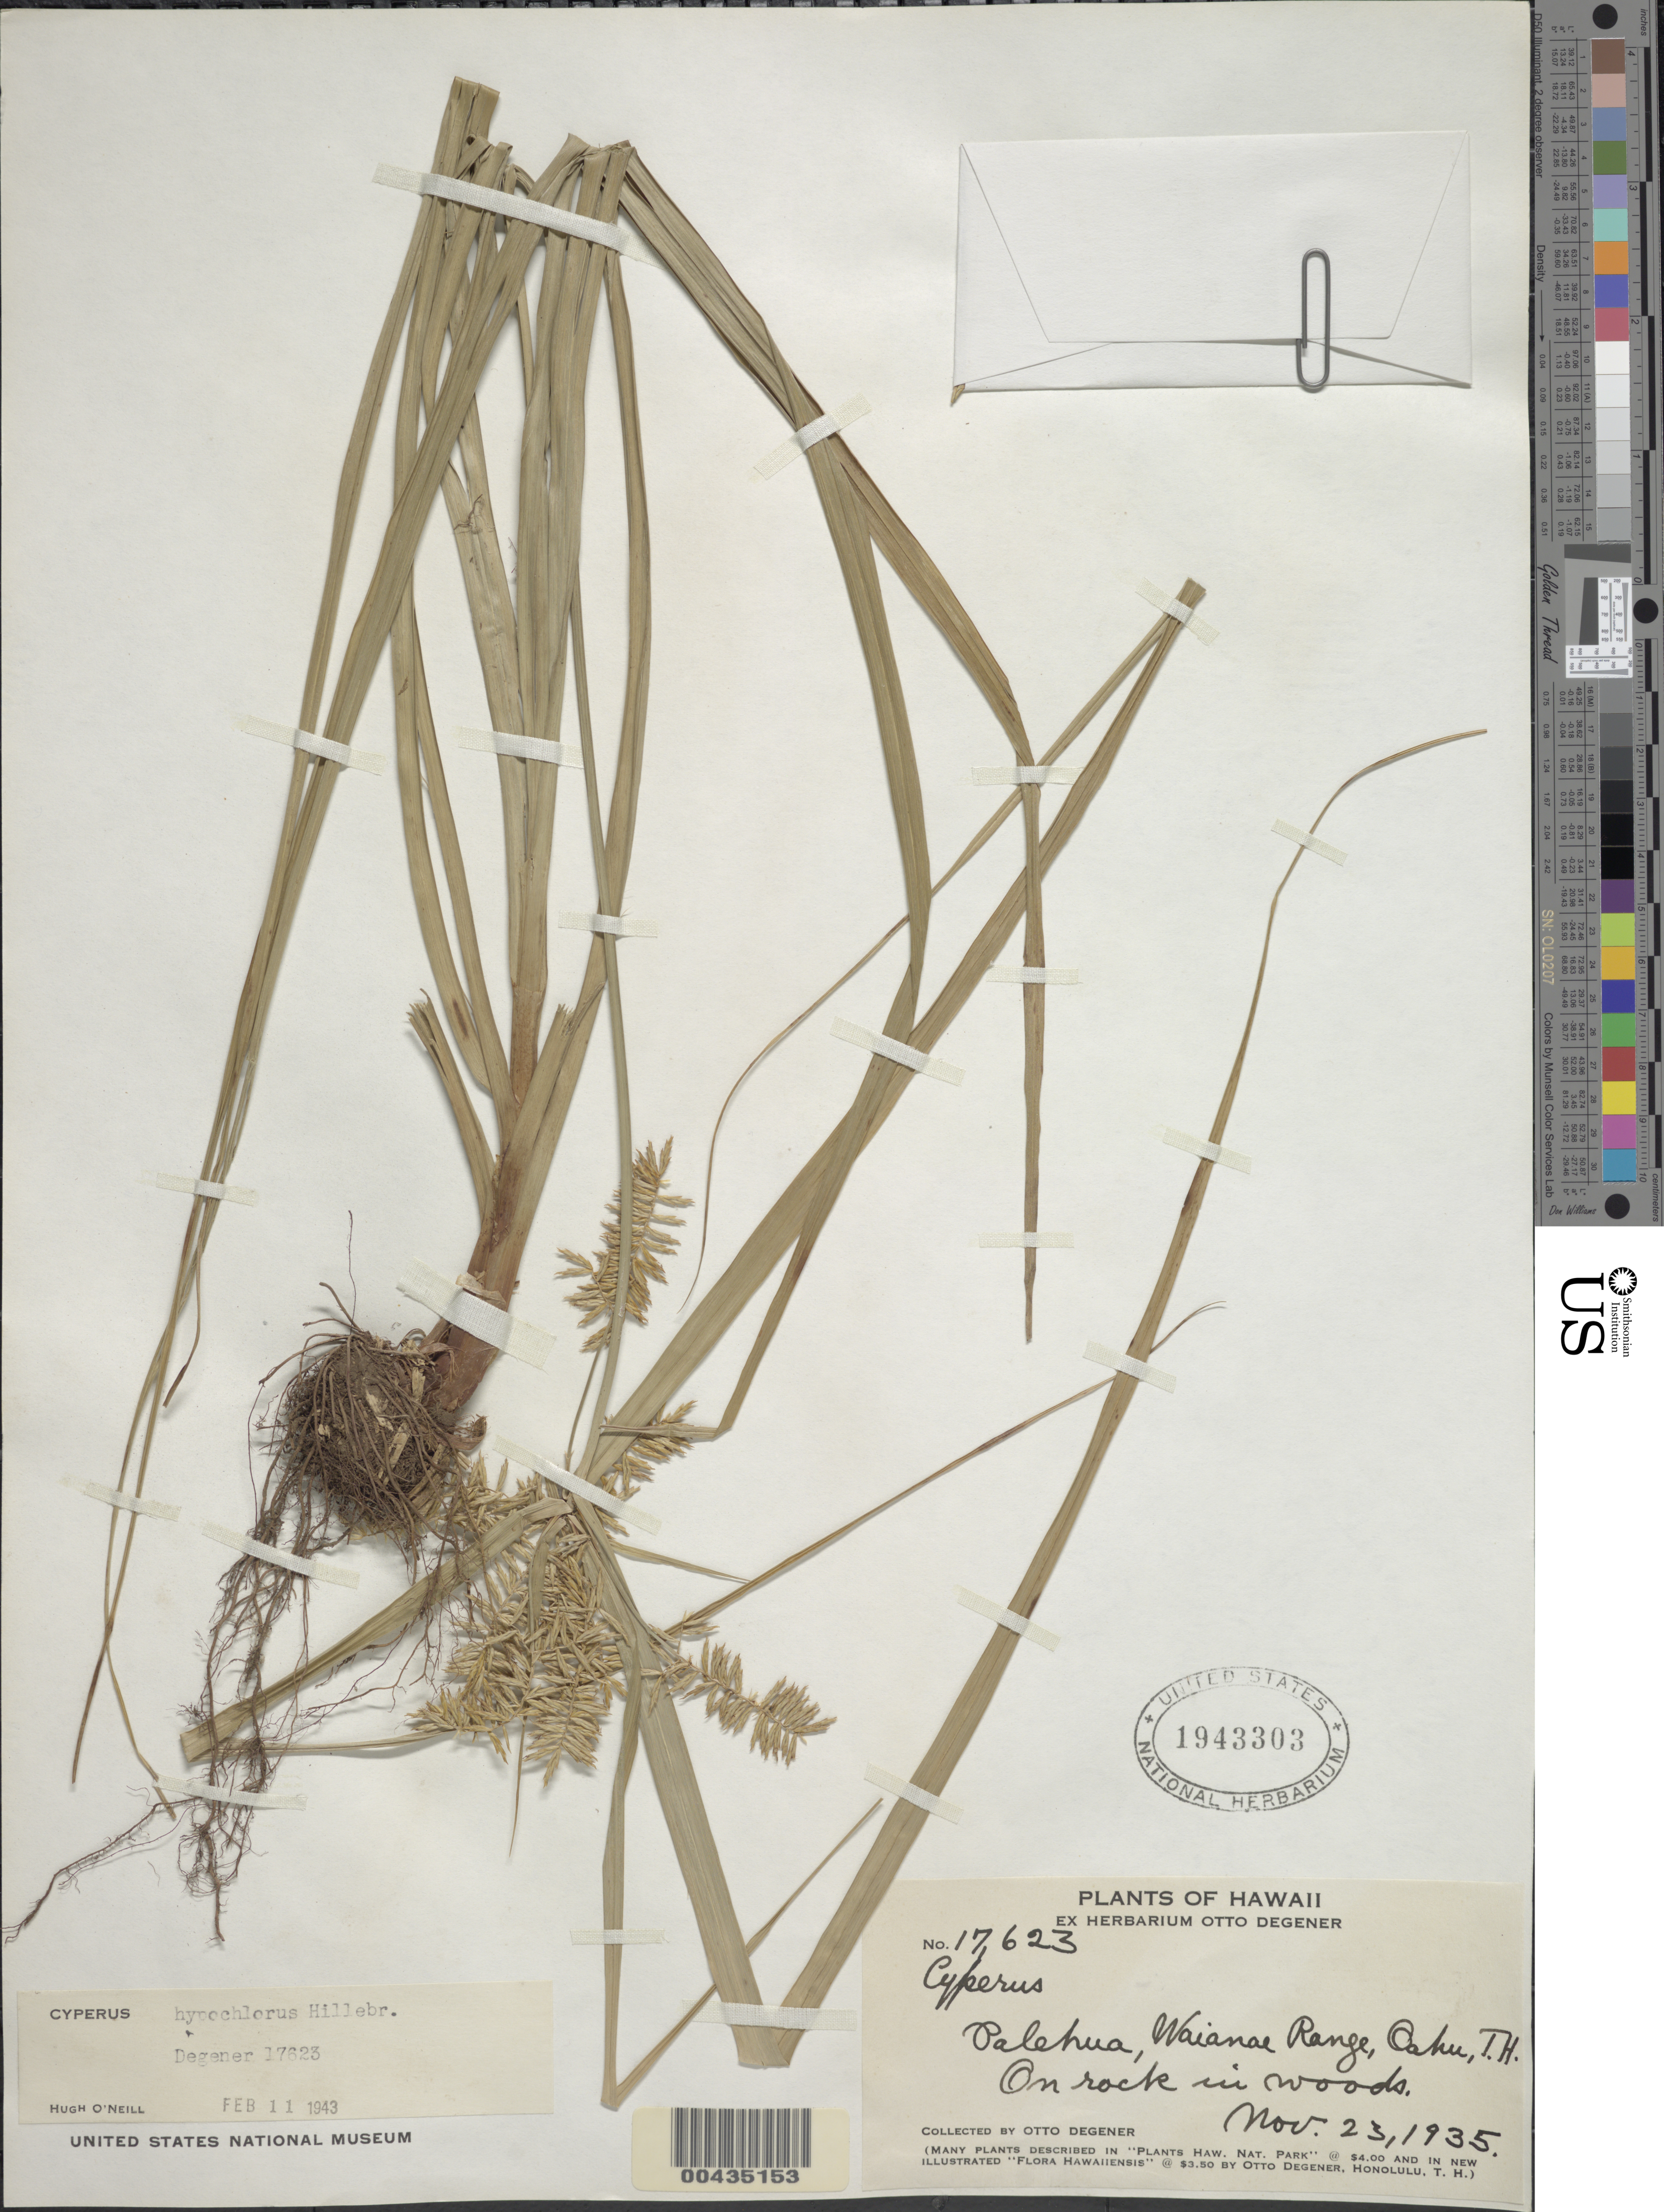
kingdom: Plantae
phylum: Tracheophyta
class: Liliopsida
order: Poales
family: Cyperaceae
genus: Cyperus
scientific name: Cyperus hypochlorus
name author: Hillebr.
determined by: O'Neill, Hugh T.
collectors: O. Degener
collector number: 17623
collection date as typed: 23 Nov 1935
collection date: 1935-11-23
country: United States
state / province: Hawaii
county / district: Honolulu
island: Oahu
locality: Palehua, Waianae Range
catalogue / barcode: US 1943303